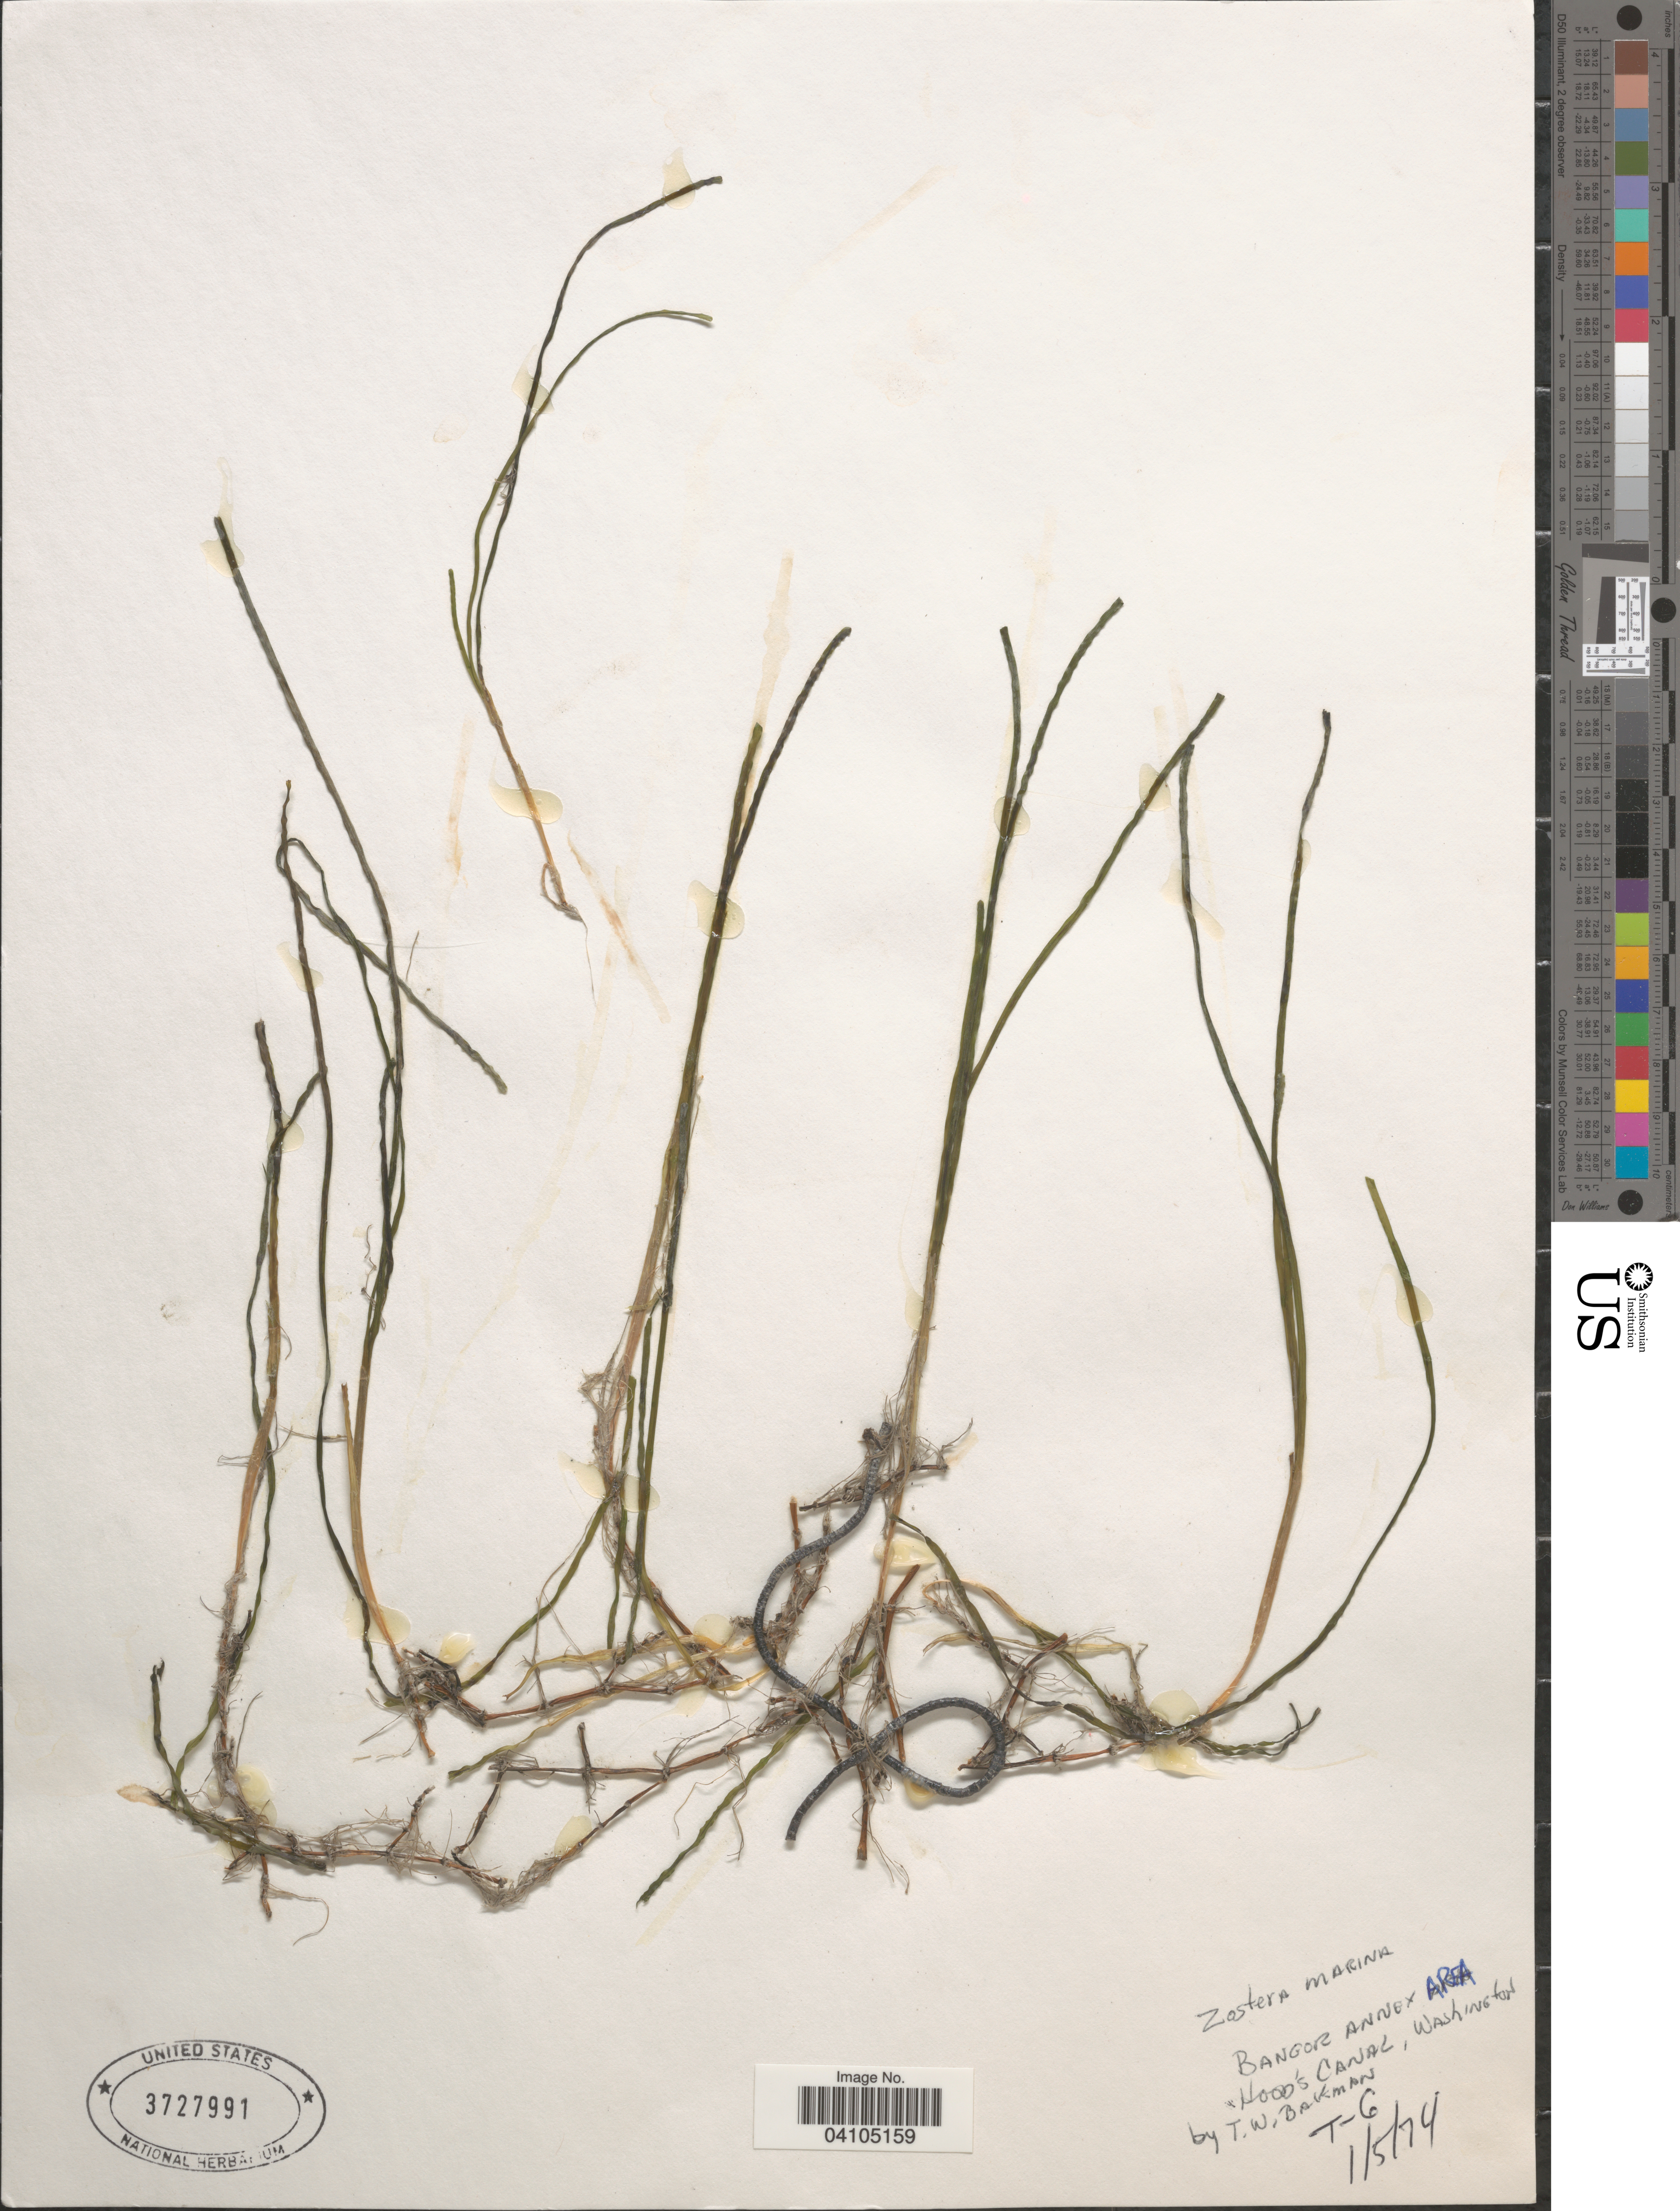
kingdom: Plantae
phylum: Tracheophyta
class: Liliopsida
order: Alismatales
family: Zosteraceae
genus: Zostera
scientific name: Zostera marina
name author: L.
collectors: T. Backman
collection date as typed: Transcribed d/m/y: 1/5/74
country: United States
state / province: Washington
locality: Bangor Annex area Hood's Canal.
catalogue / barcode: US 3727991